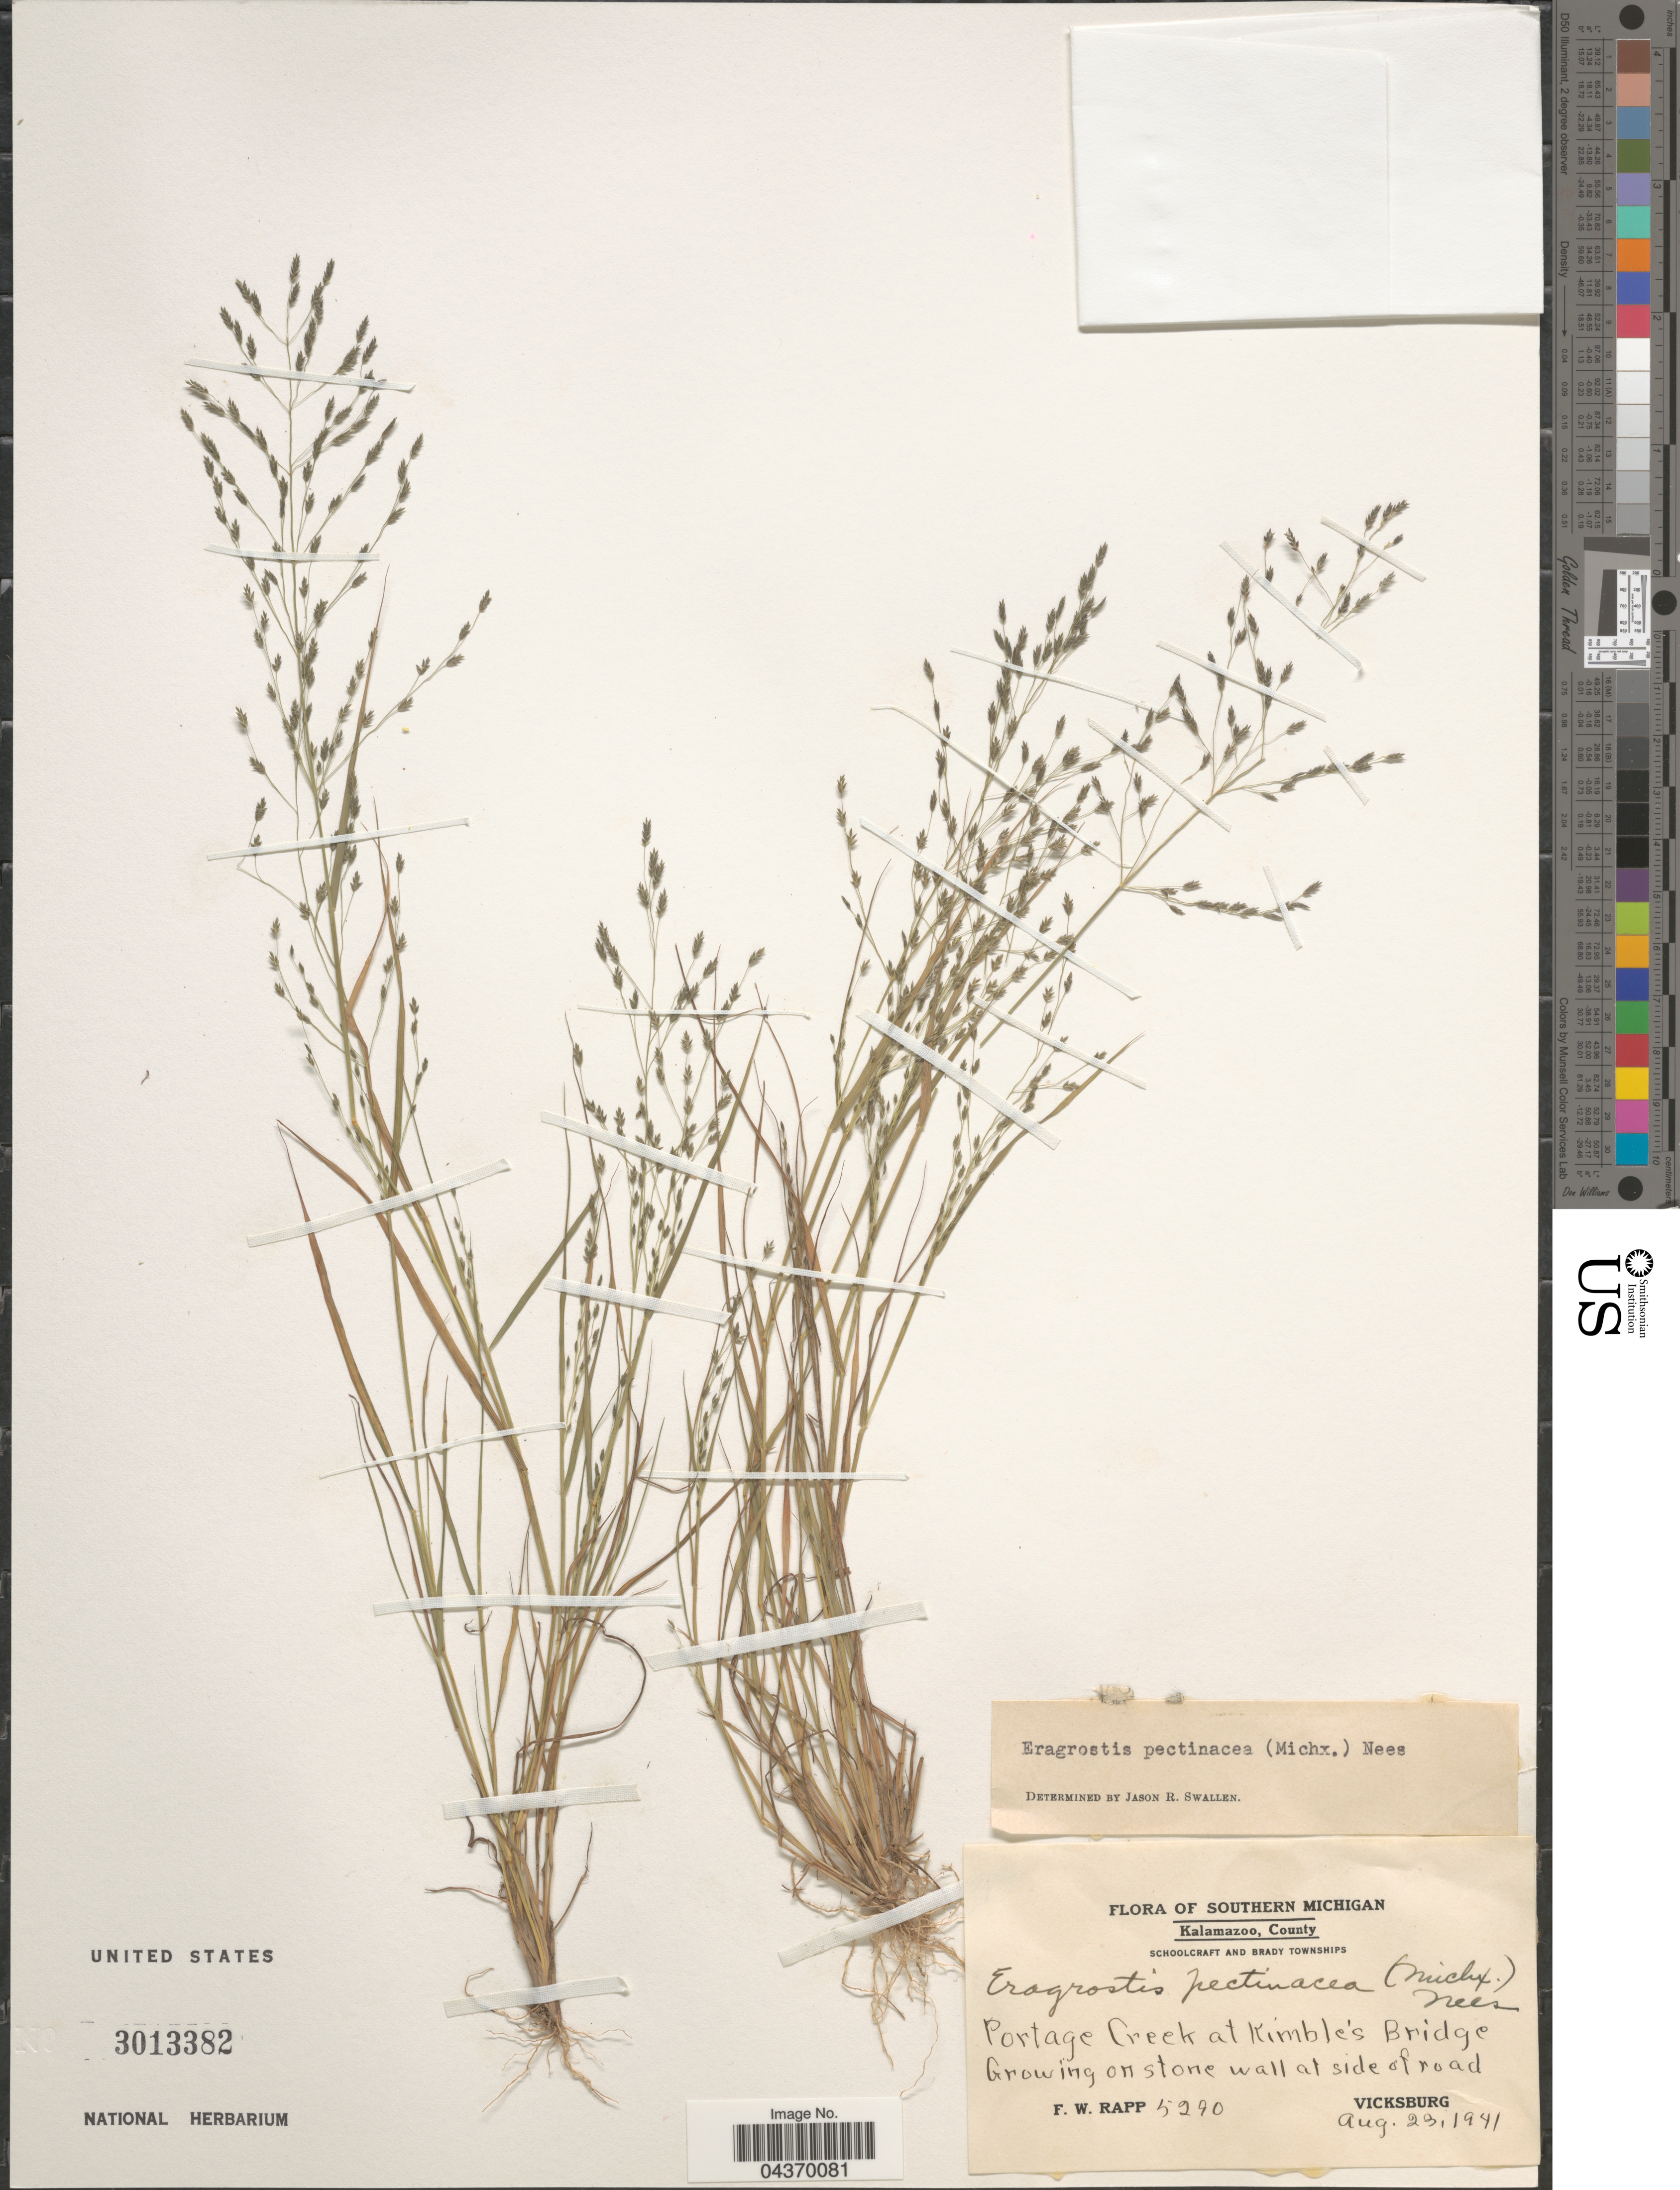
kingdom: Plantae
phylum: Tracheophyta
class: Liliopsida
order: Poales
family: Poaceae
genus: Eragrostis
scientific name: Eragrostis pectinacea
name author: (Michx.) Nees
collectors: F. Rapp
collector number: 5290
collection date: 1941-08-23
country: United States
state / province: Michigan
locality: Southern Michigan. Kalamazoo, County. Schoolcraft and Brady Townships. Portage Creek at Kimble's Bridge. Vicksburg.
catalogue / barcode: US 3013382